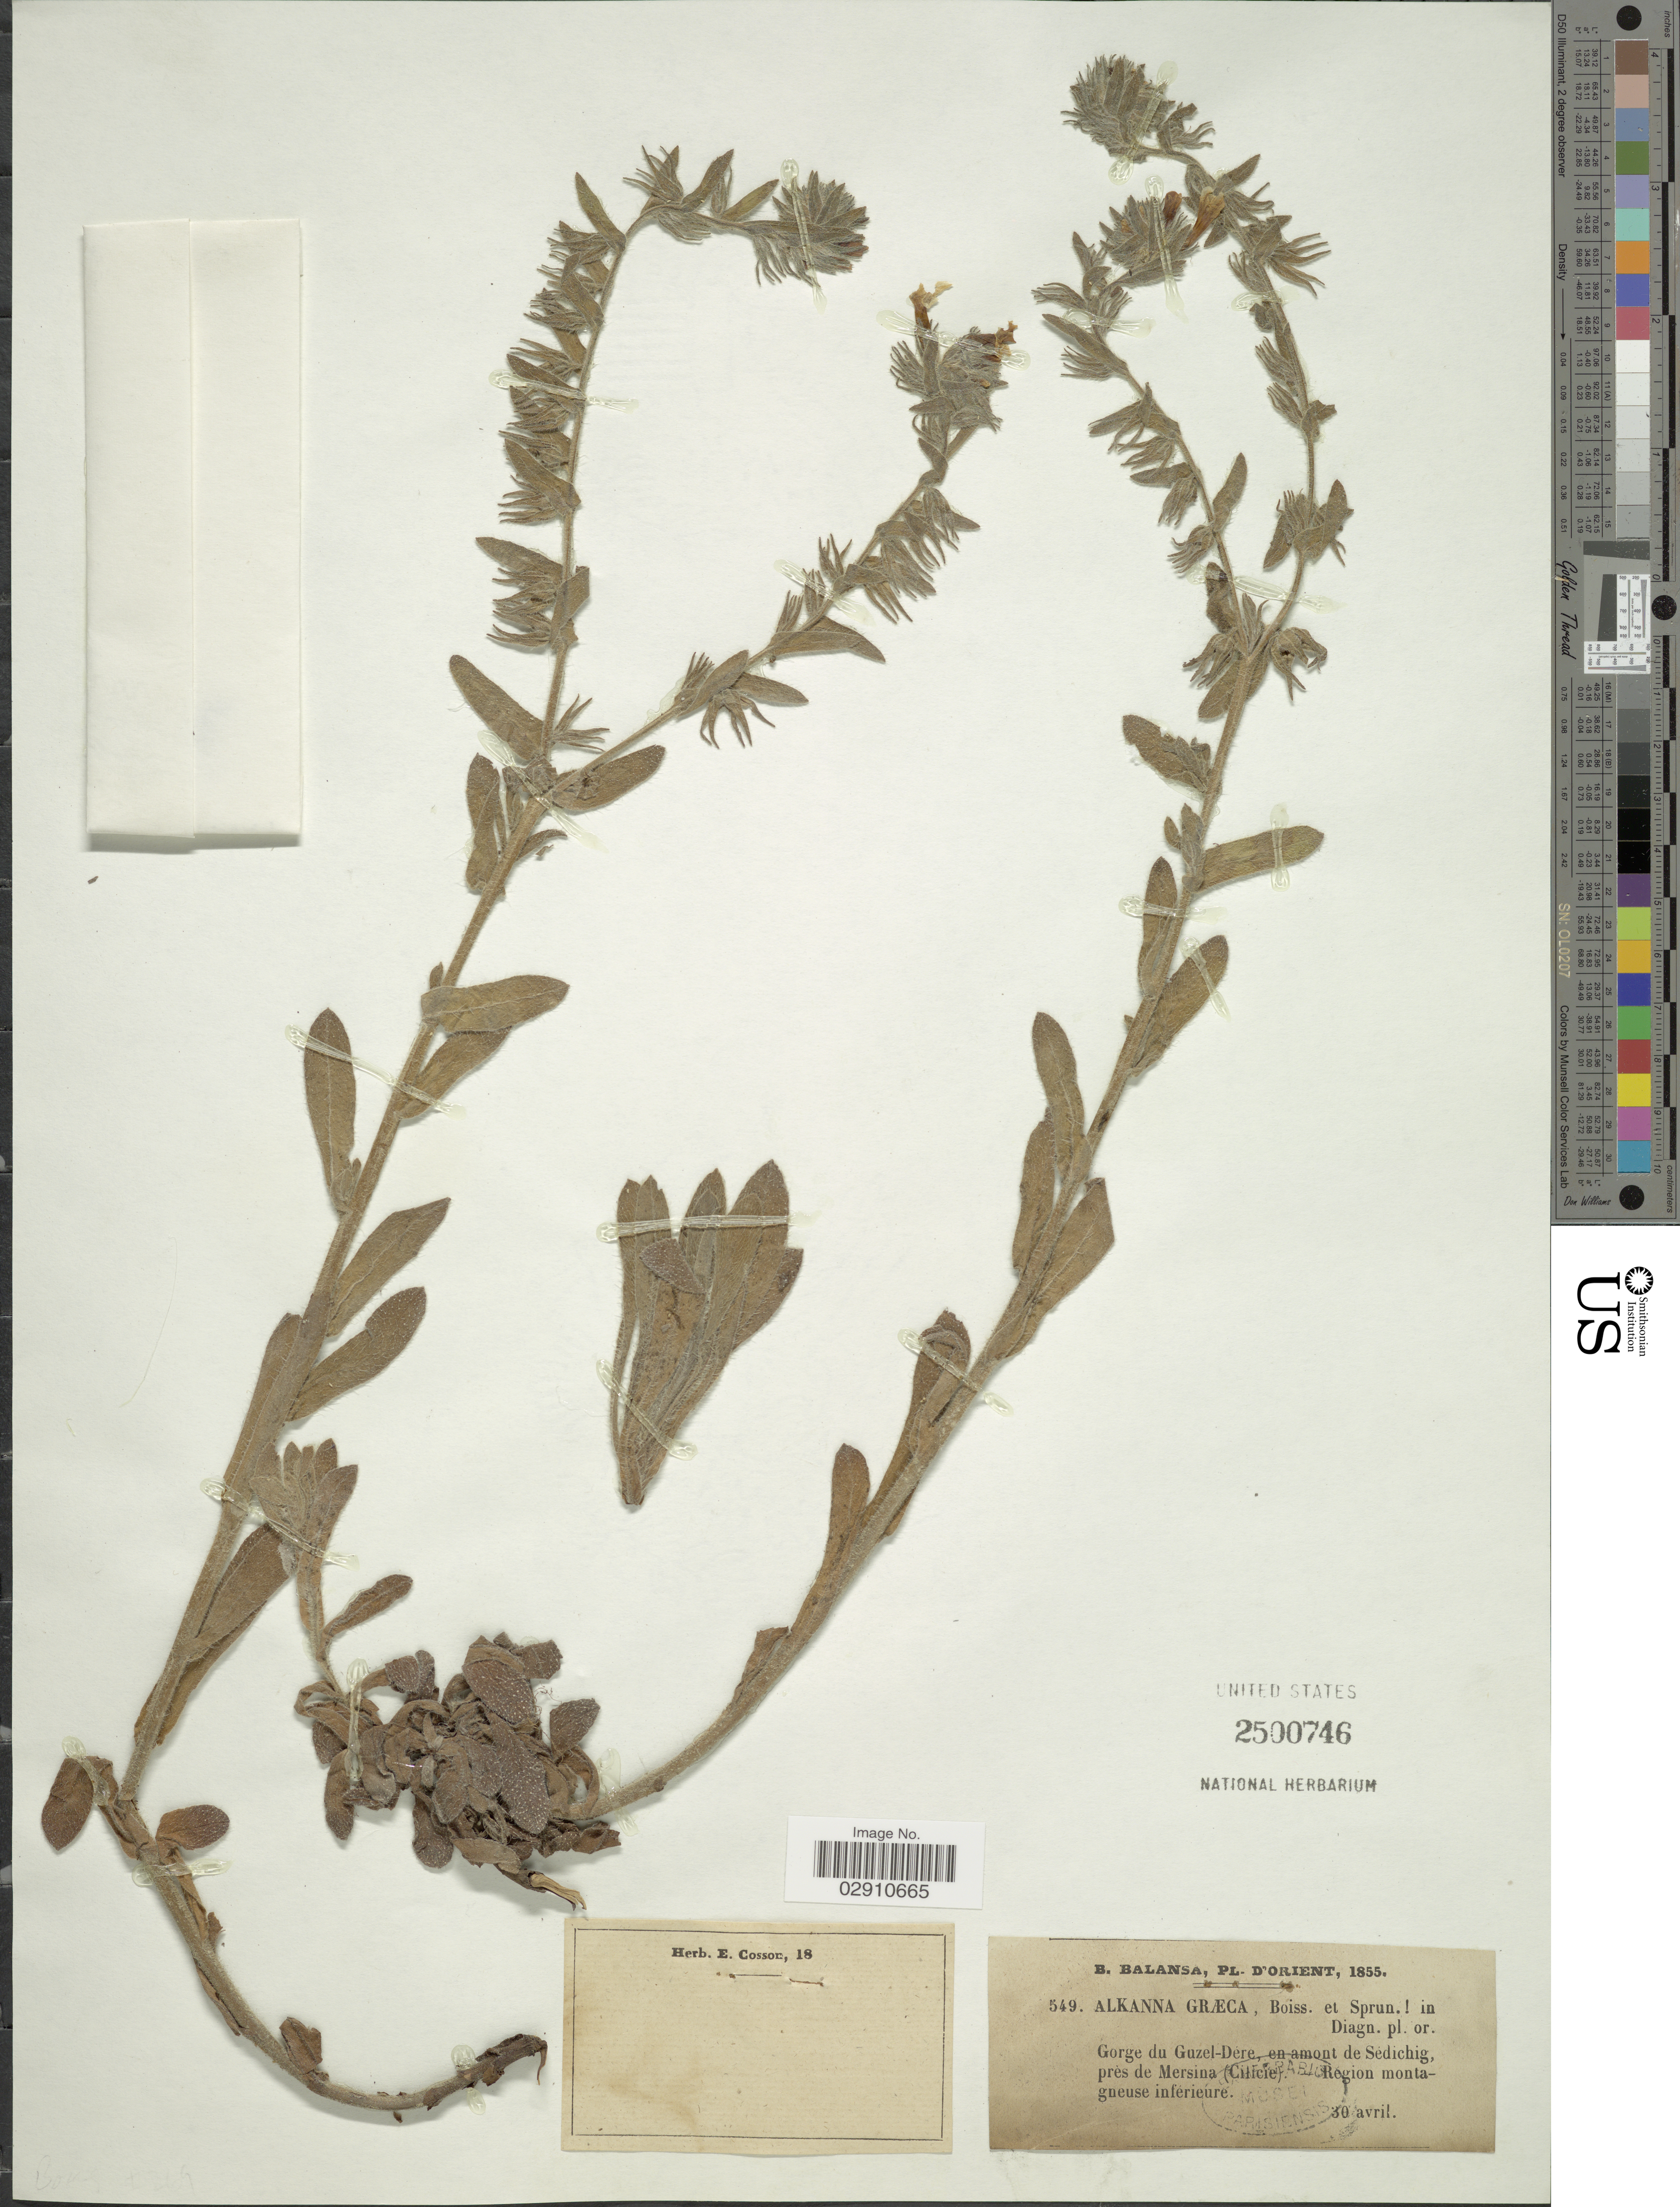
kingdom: Plantae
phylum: Tracheophyta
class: Magnoliopsida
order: Boraginales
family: Boraginaceae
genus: Alkanna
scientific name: Alkanna graeca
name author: Boiss. & Spruner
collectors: B. Balansa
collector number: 549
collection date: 1855-04-30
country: Turkey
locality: Gorge du Guzel-Dere, en amont de Sedichig, près de Mersina (Cilicie). Région montagneuse inférieure.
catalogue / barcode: US 2500746